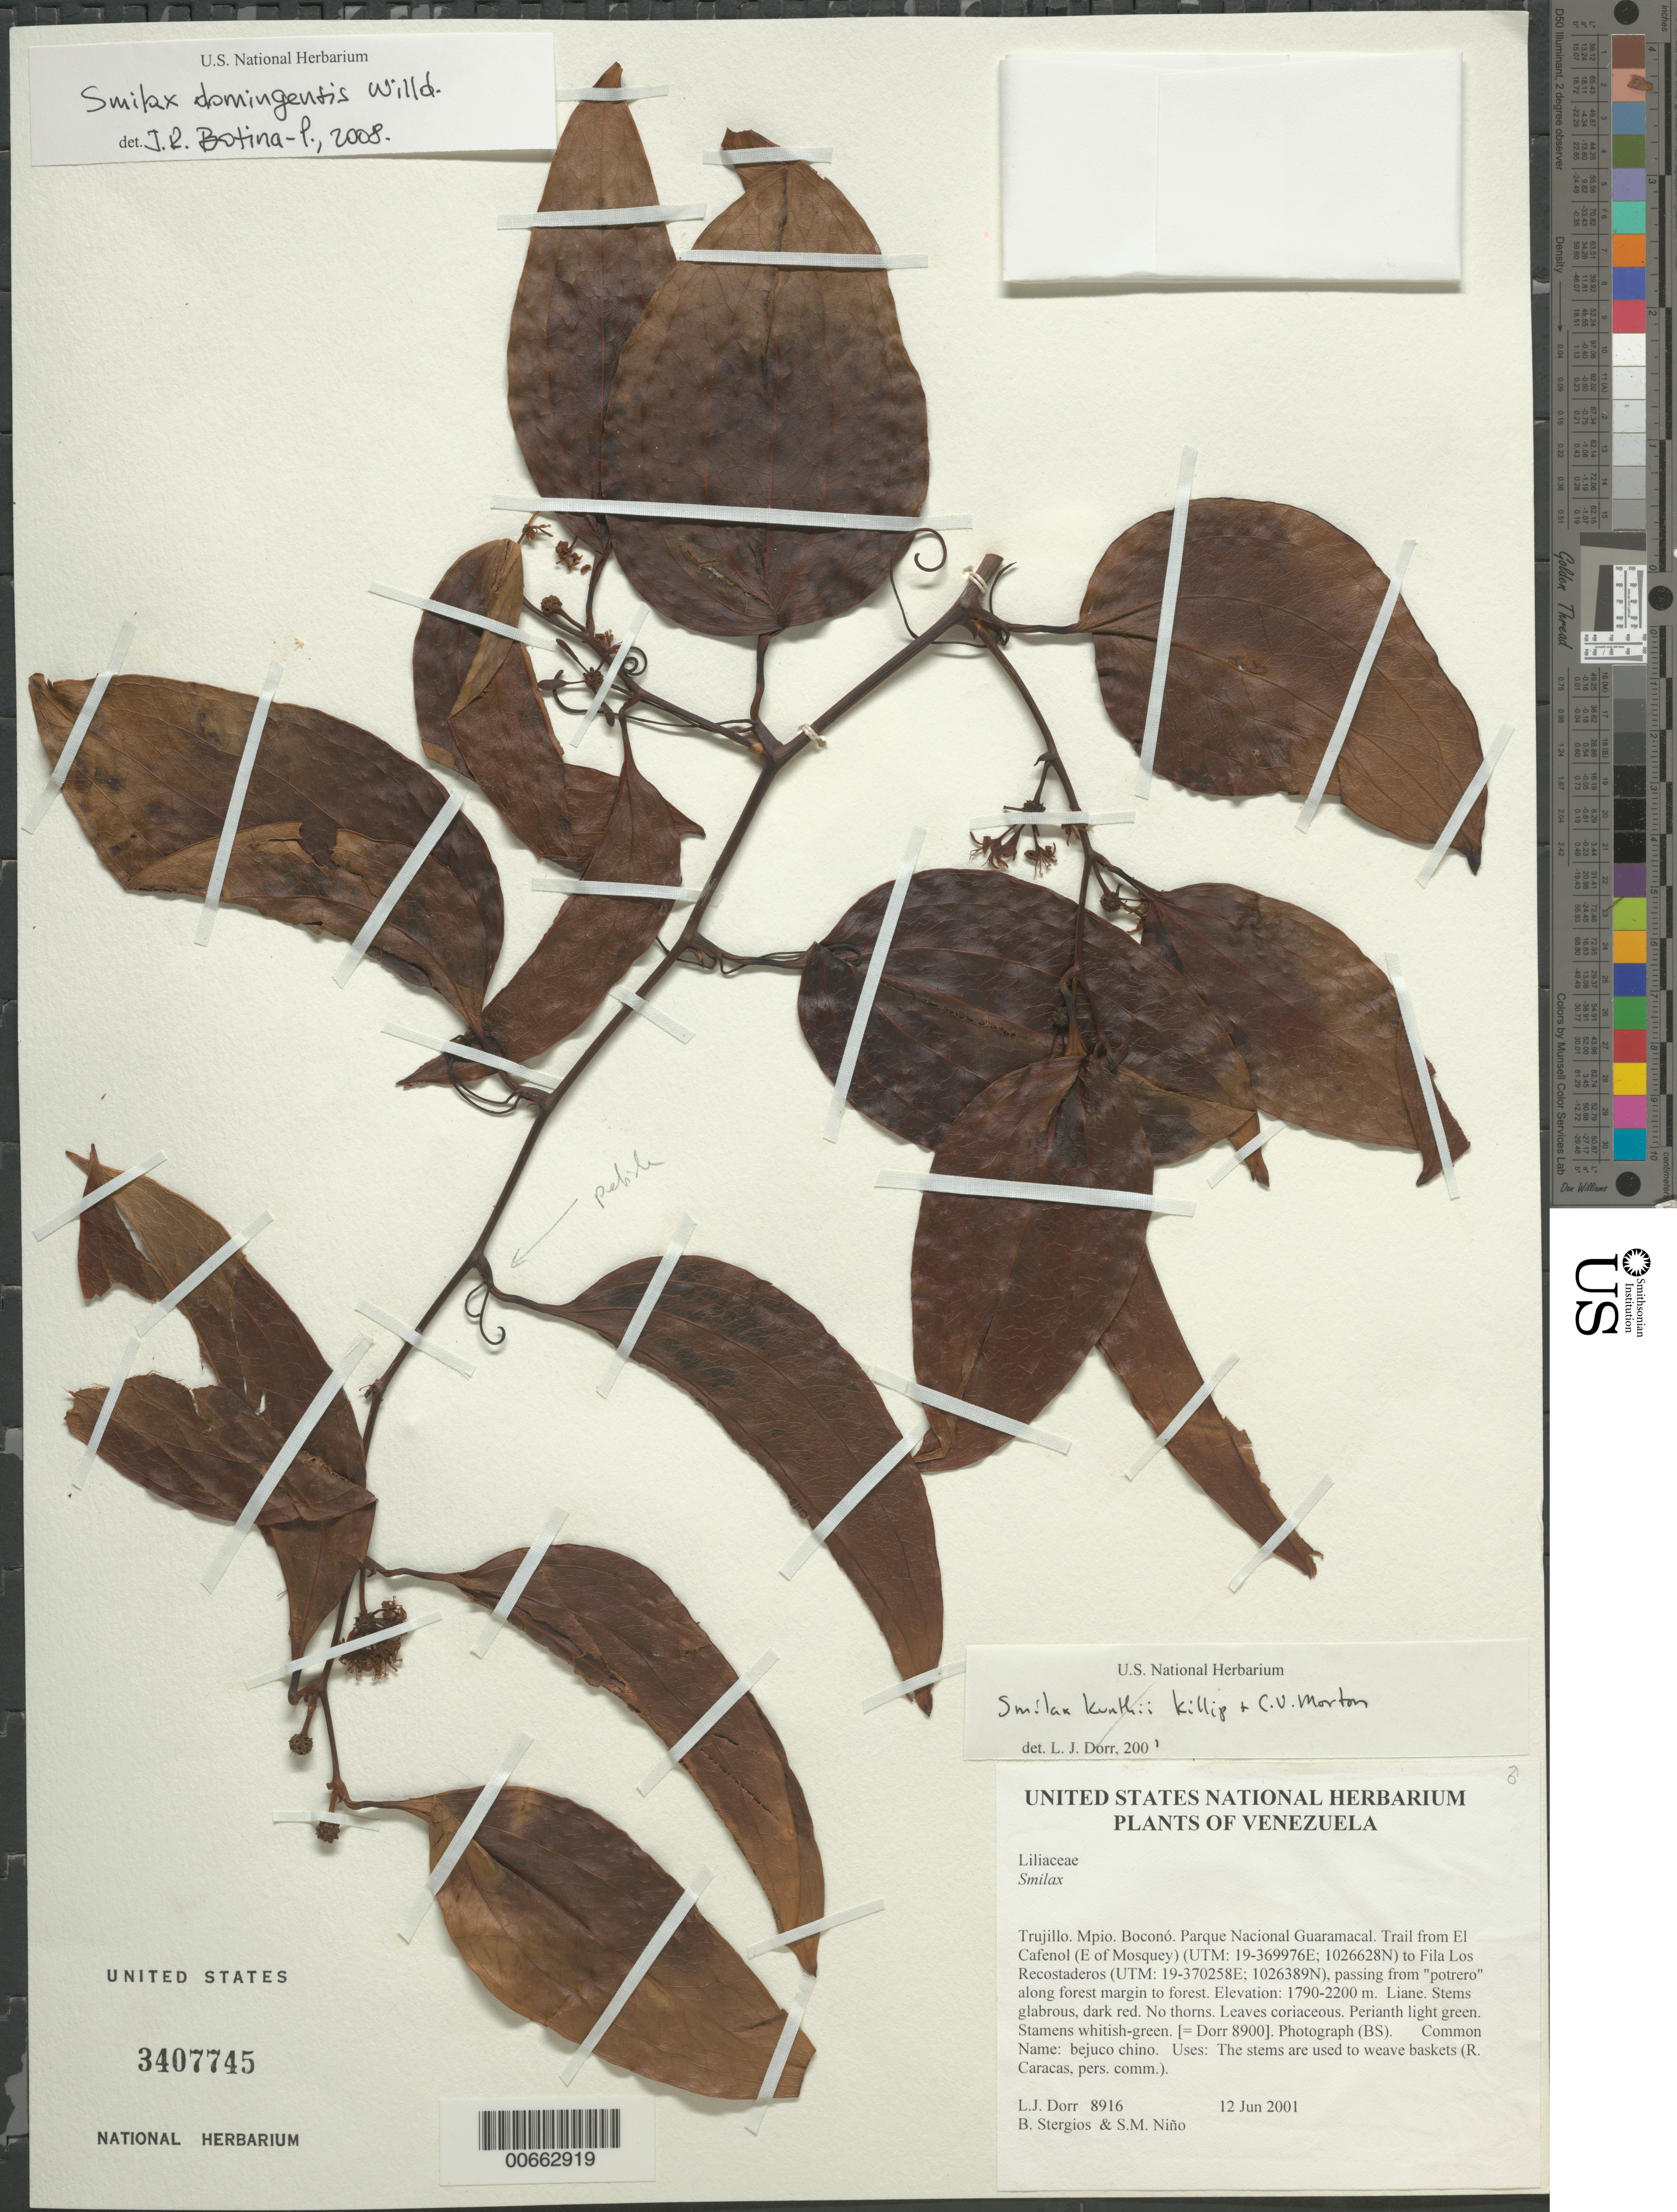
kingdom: Plantae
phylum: Tracheophyta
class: Liliopsida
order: Liliales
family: Smilacaceae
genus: Smilax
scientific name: Smilax domingensis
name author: Willd.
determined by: Botina-P., J. R.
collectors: L. J. Dorr, B. G. Stergios & S. M. Niño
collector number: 8916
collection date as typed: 12 Jun 2001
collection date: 2001-06-12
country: Venezuela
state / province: Trujillo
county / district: Boconó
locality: Parque Nacional Guaramacal. Trail from El Cafenol (E of Mosquey) to Fila Los Recostaderos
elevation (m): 1790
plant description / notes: Common name: bejuco chino; PORT, US, VEN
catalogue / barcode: US 3407745